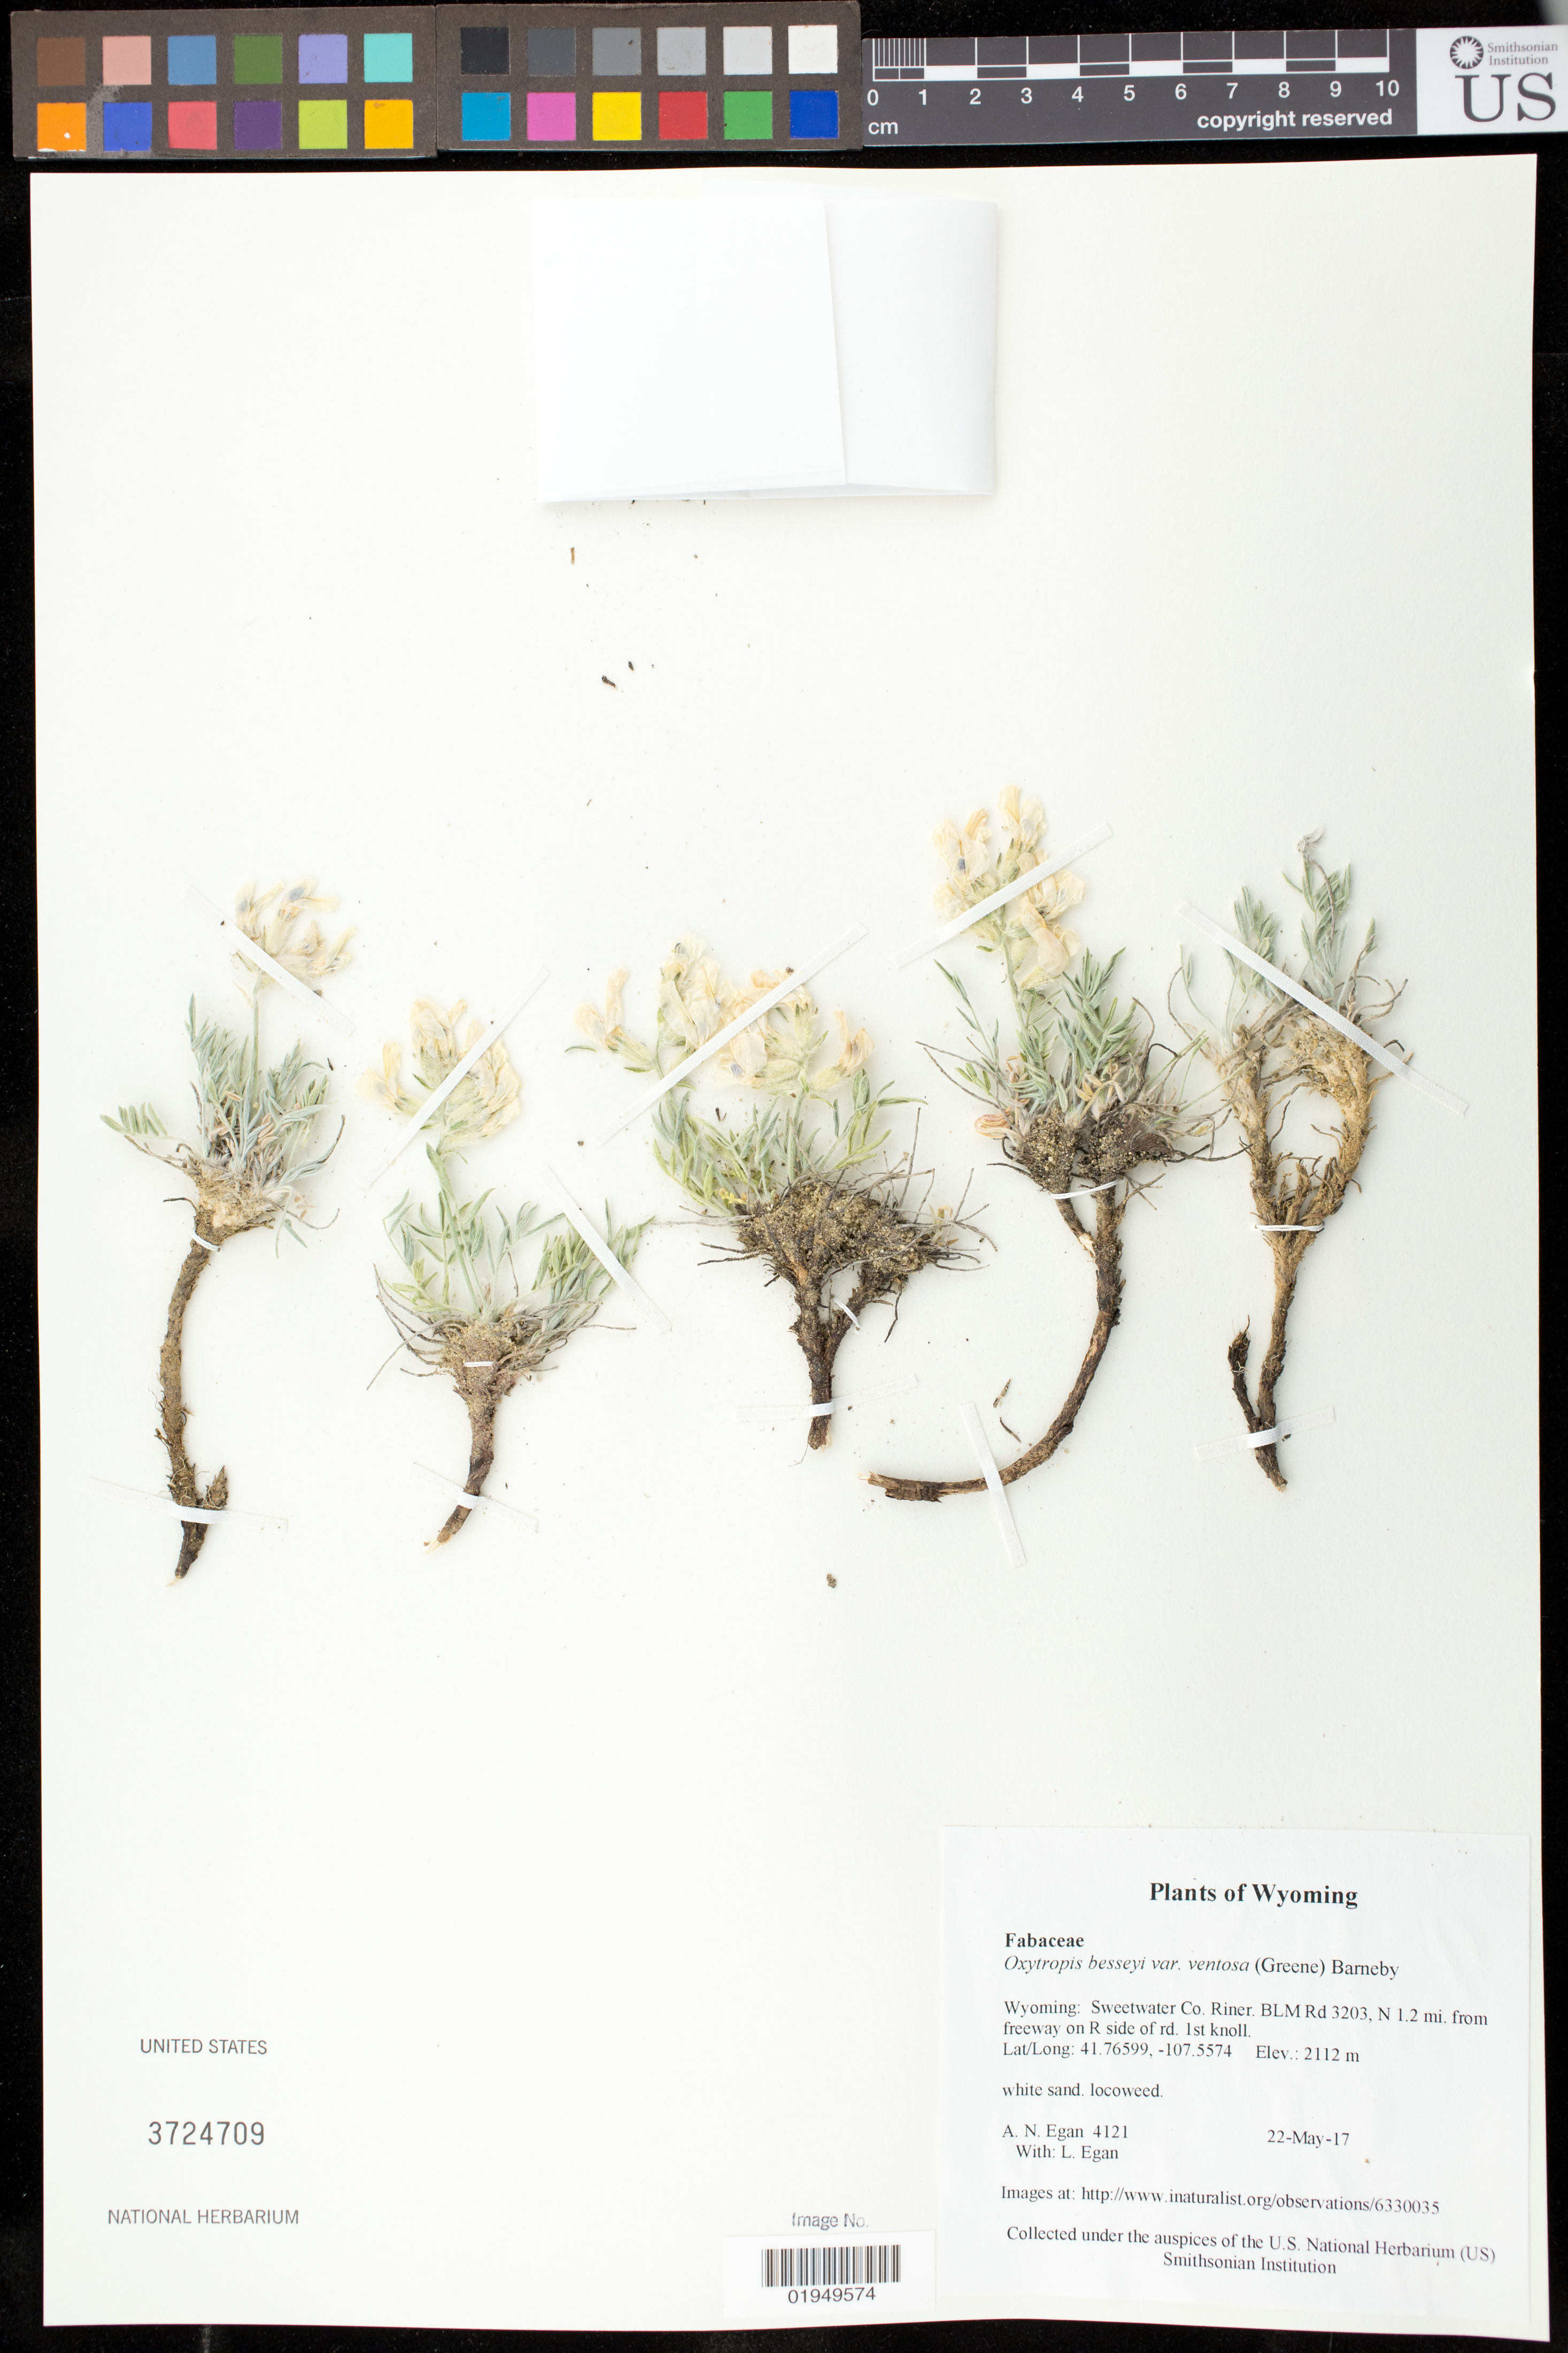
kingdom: Plantae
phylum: Tracheophyta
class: Magnoliopsida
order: Fabales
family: Fabaceae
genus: Oxytropis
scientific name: Oxytropis besseyi var. ventosa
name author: (Greene) Barneby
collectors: A. N. Egan & L. Egan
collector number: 4121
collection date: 2017-05-22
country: United States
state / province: Wyoming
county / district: Sweetwater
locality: Riner. BLM Rd 3203, N 1.2 mi. from freeway on R side of rd. 1st knoll.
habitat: White sand.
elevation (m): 2112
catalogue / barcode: US 3724709